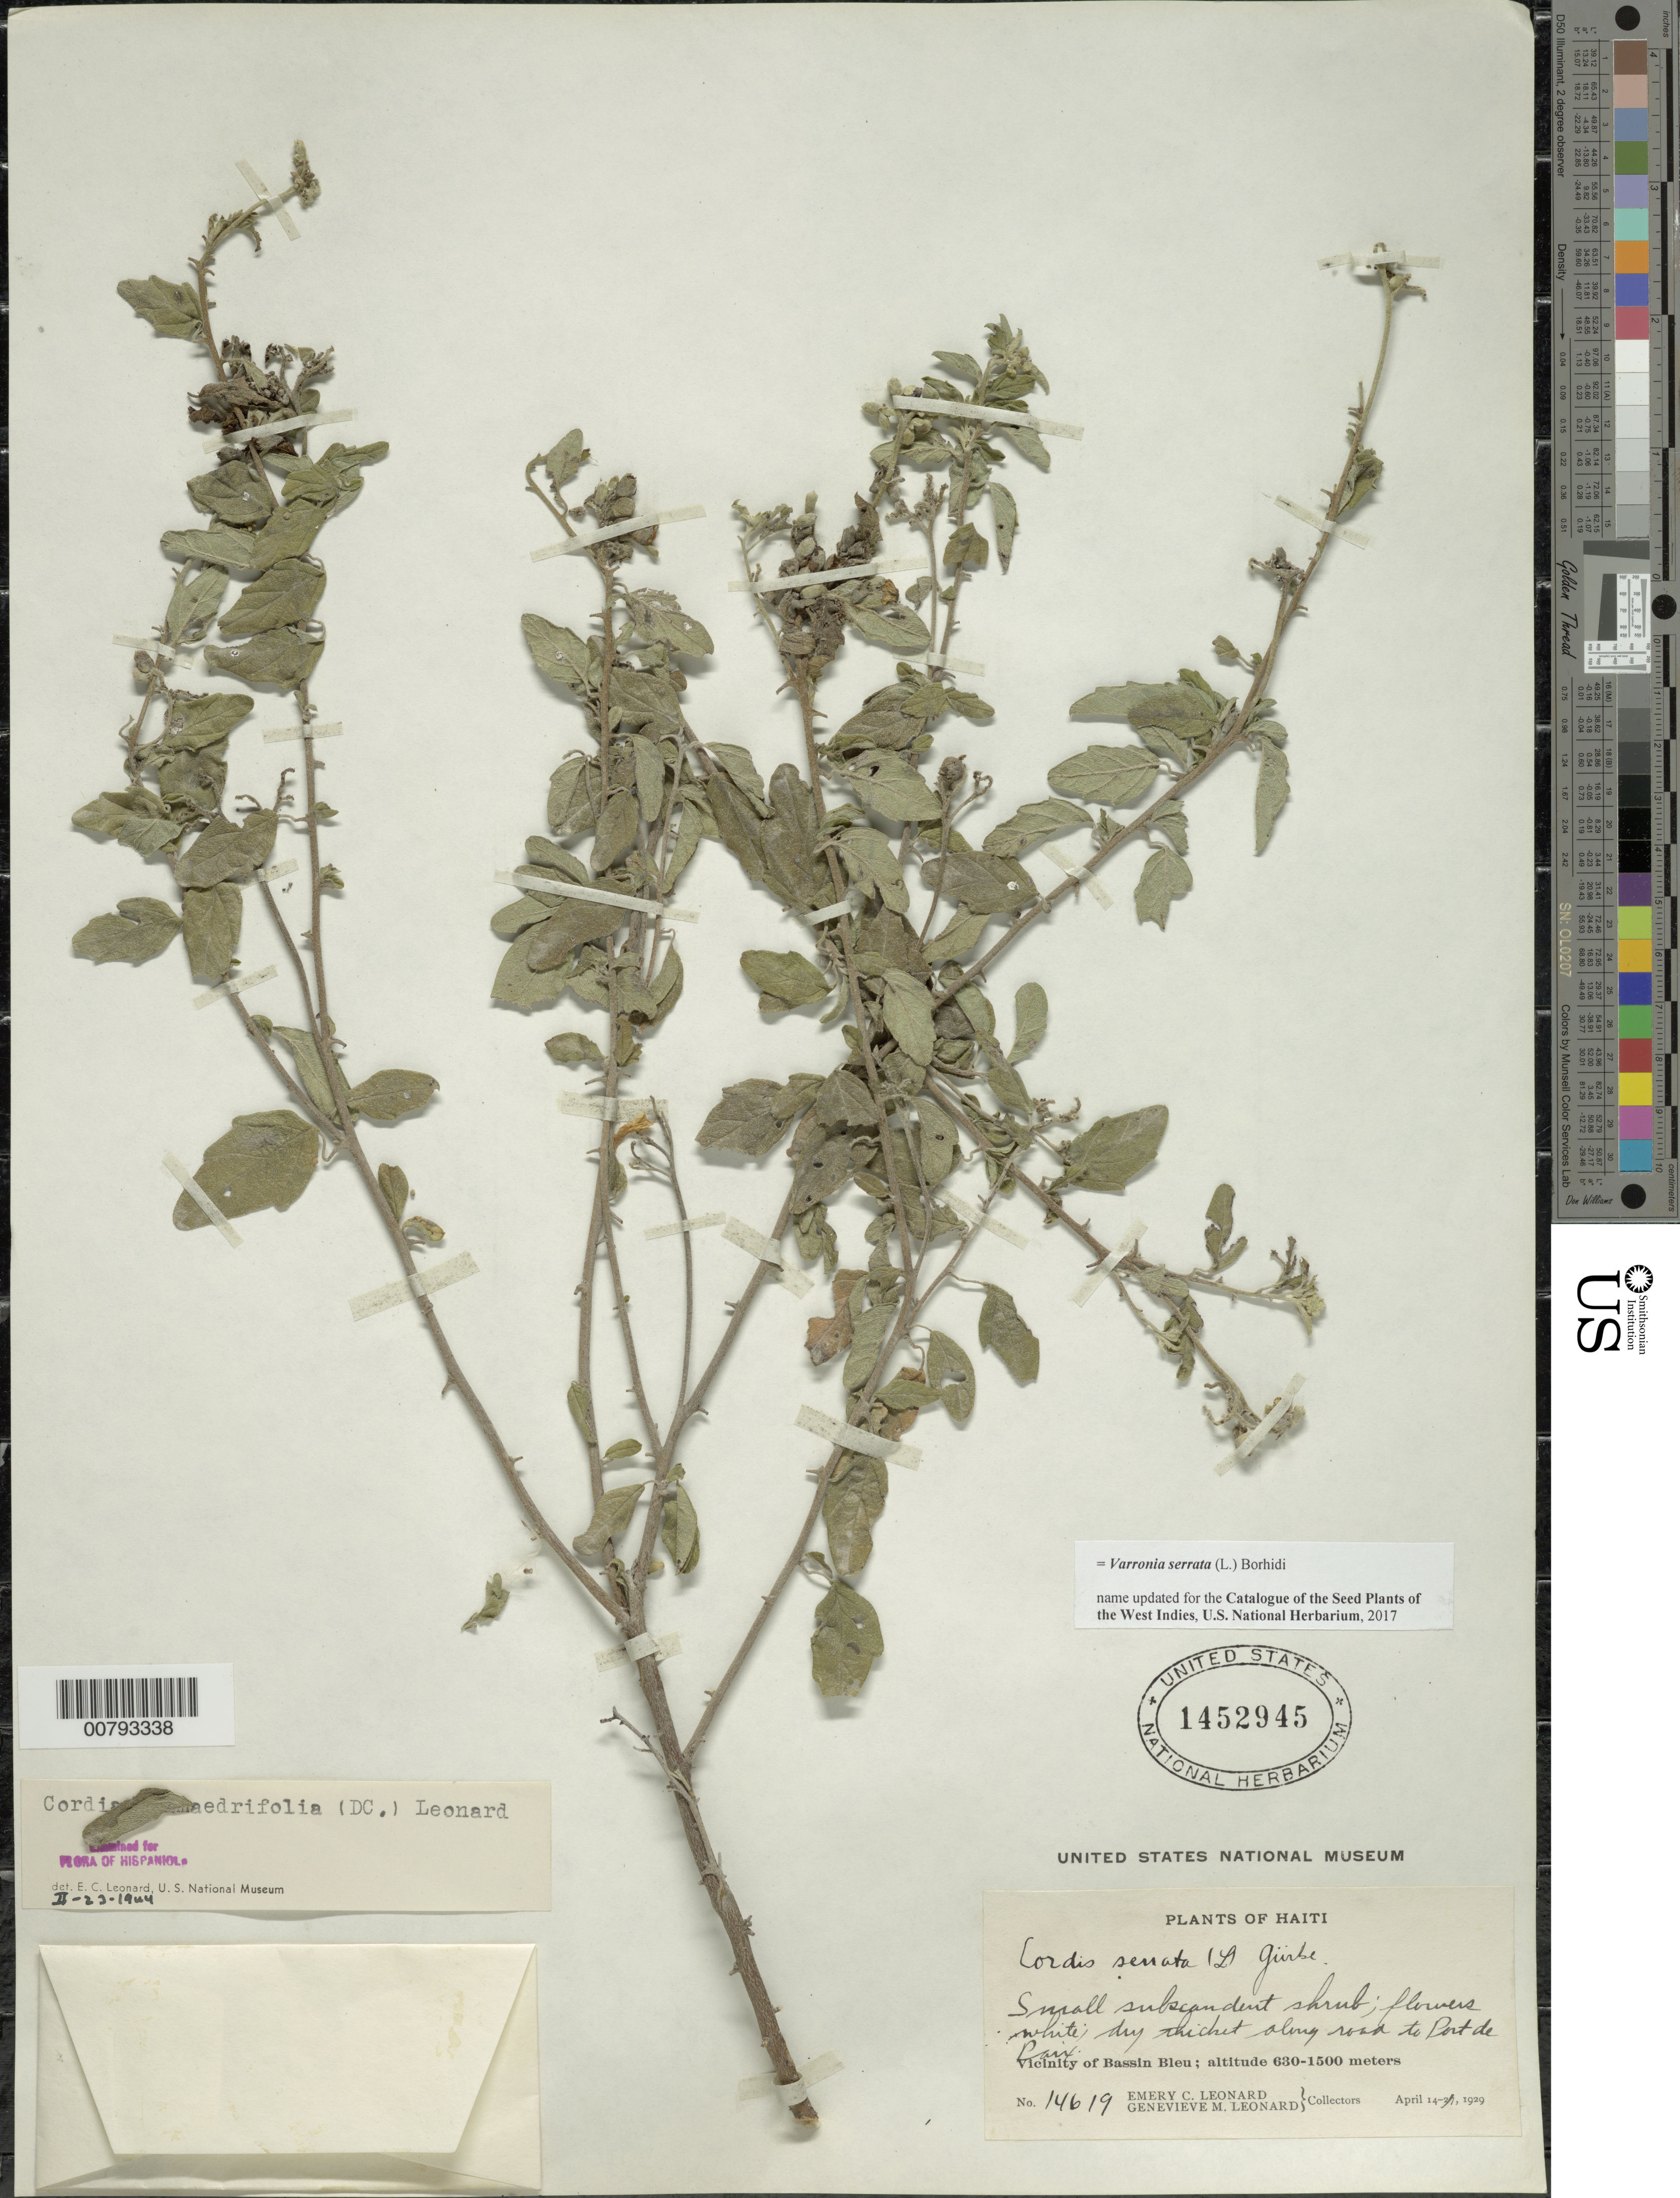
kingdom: Plantae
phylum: Tracheophyta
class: Magnoliopsida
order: Boraginales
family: Cordiaceae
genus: Varronia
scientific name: Varronia serrata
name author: (L.) Borhidi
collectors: E. C. Leonard & G. M. Leonard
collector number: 14619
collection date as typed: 14 Apr 1929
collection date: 1929-04-14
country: Haiti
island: Hispaniola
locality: Vicinity of Bassin Bleu, along road to Port de Paix.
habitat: Dry thicket.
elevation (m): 630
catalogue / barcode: US 1452945